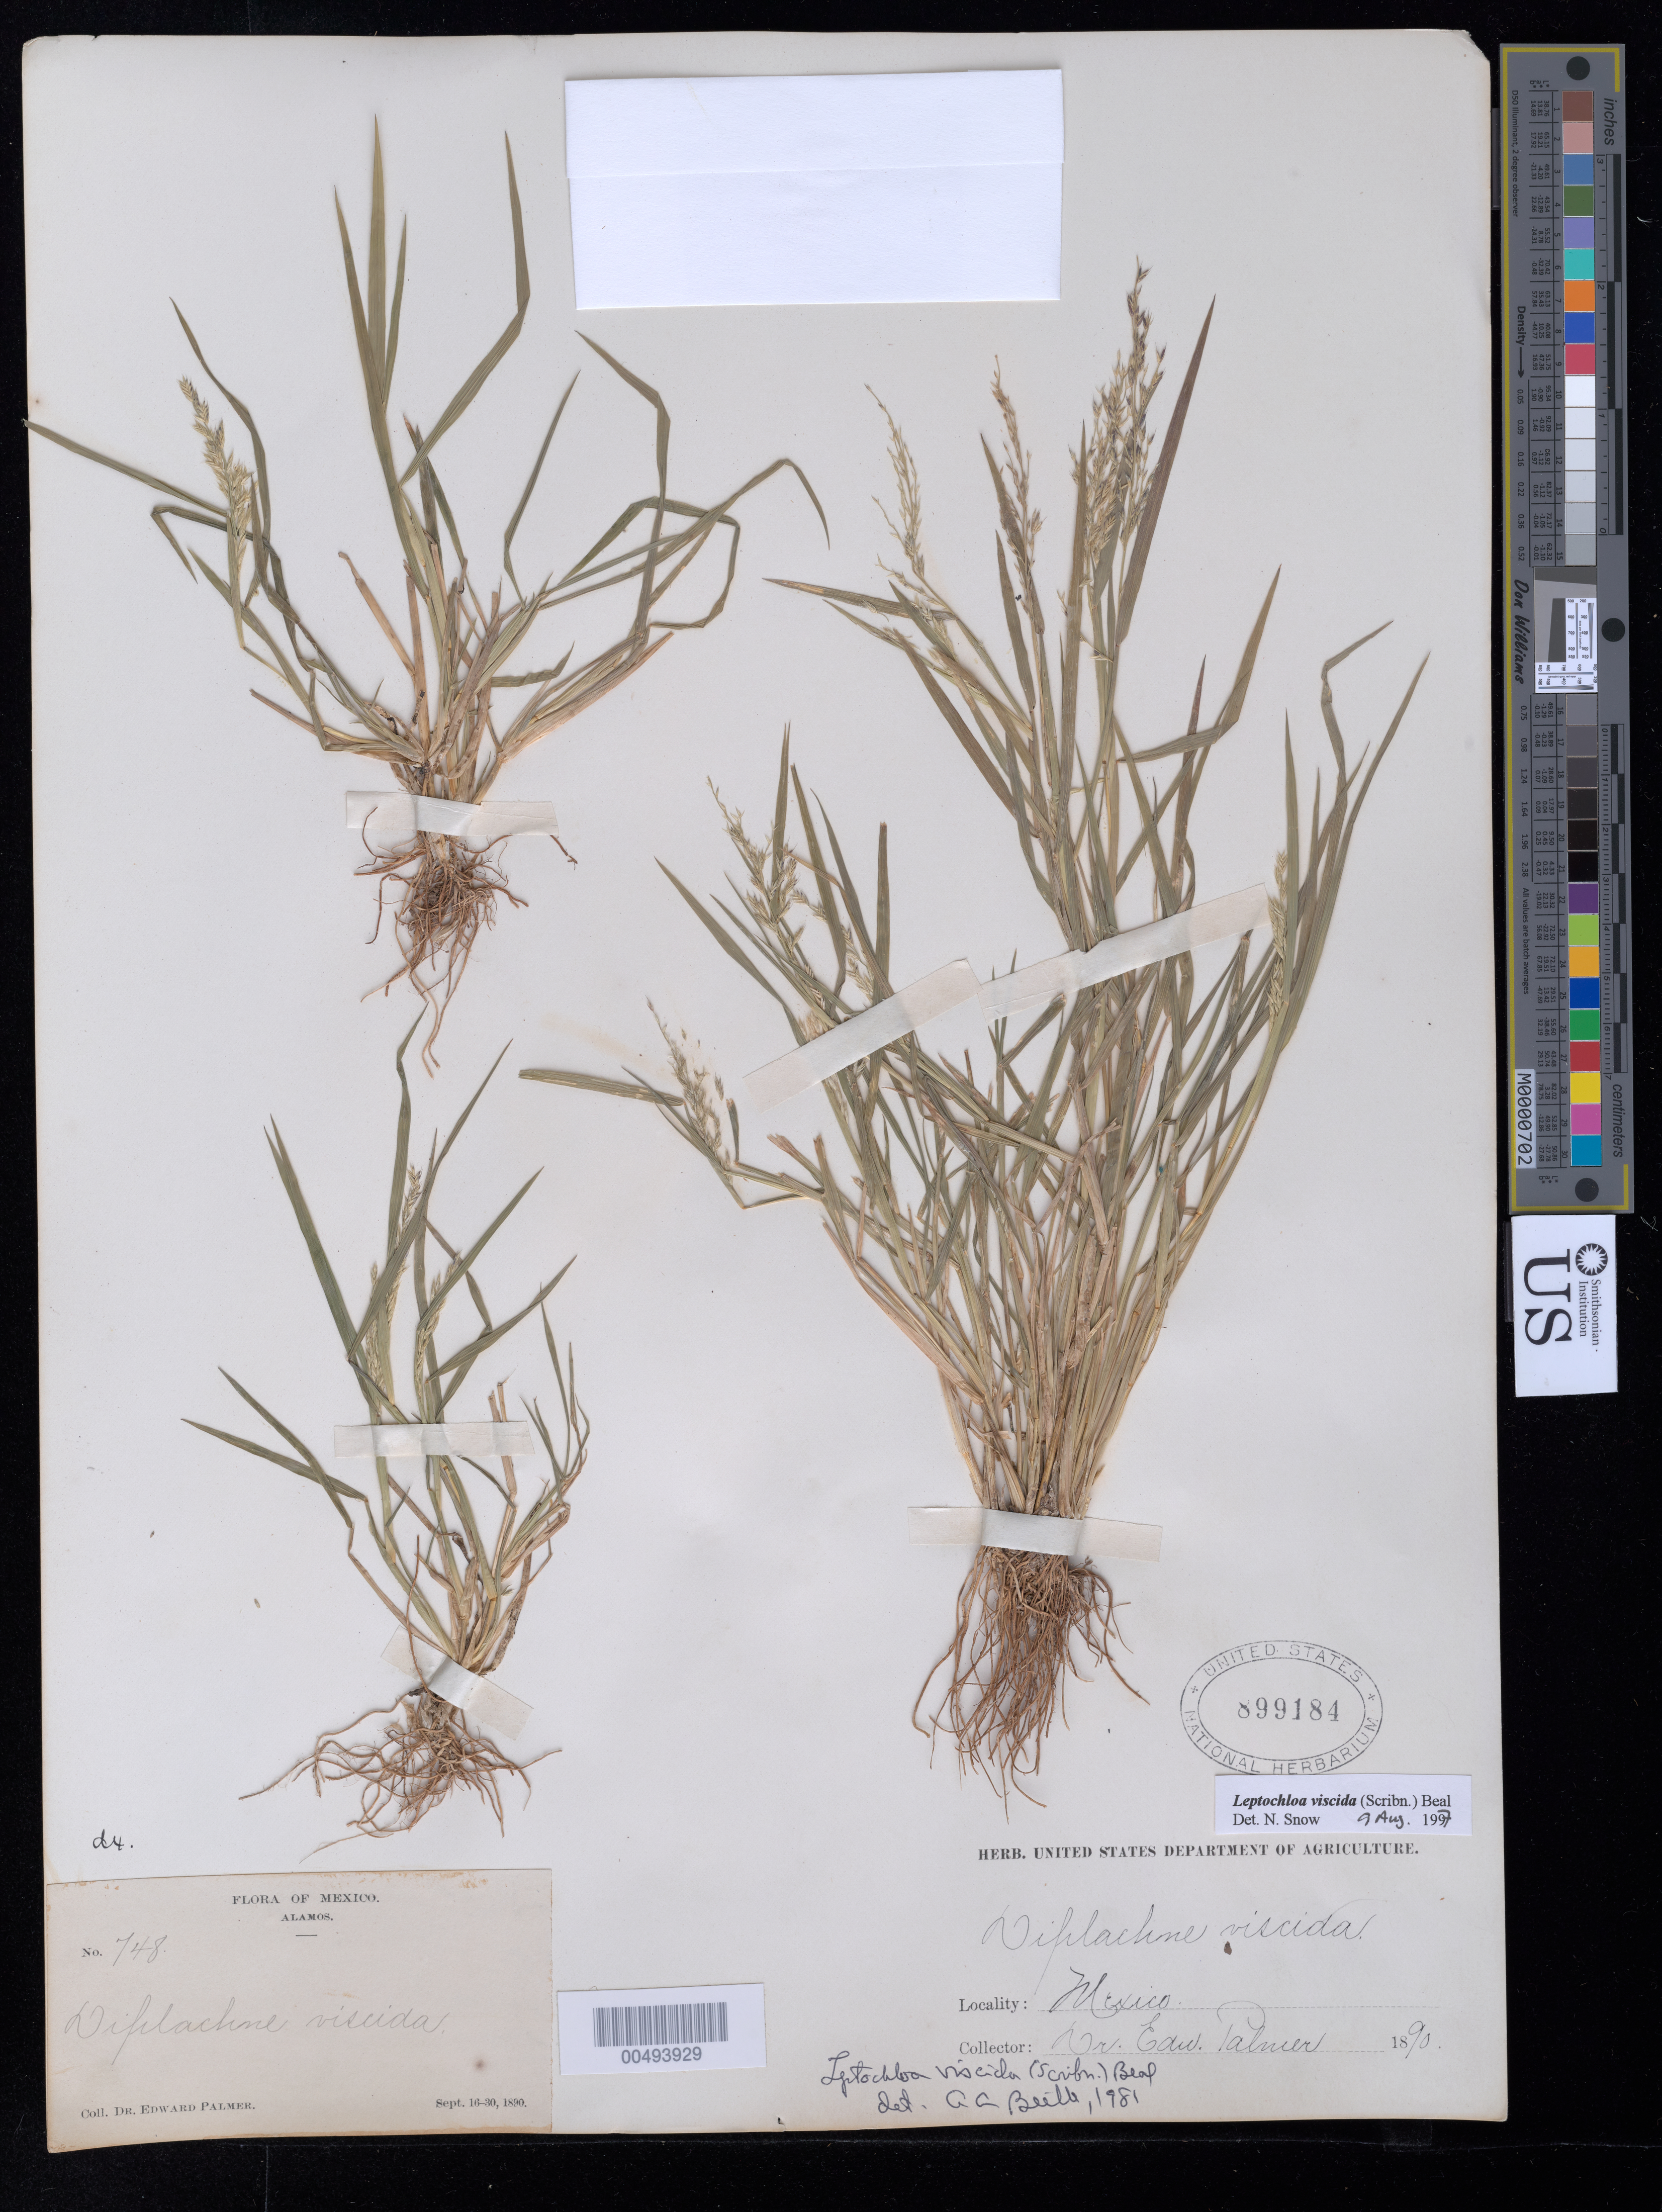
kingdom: Plantae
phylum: Tracheophyta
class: Liliopsida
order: Poales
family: Poaceae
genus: Leptochloa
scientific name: Leptochloa viscida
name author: (Scribn.) W.J. Beal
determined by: Beetle, Alan A.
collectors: E. Palmer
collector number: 748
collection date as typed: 16 Sep 1890 to 30 Sep 1890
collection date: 1890-09-16/1890-09-30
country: Mexico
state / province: Sonora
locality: Alamos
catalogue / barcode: US 899184